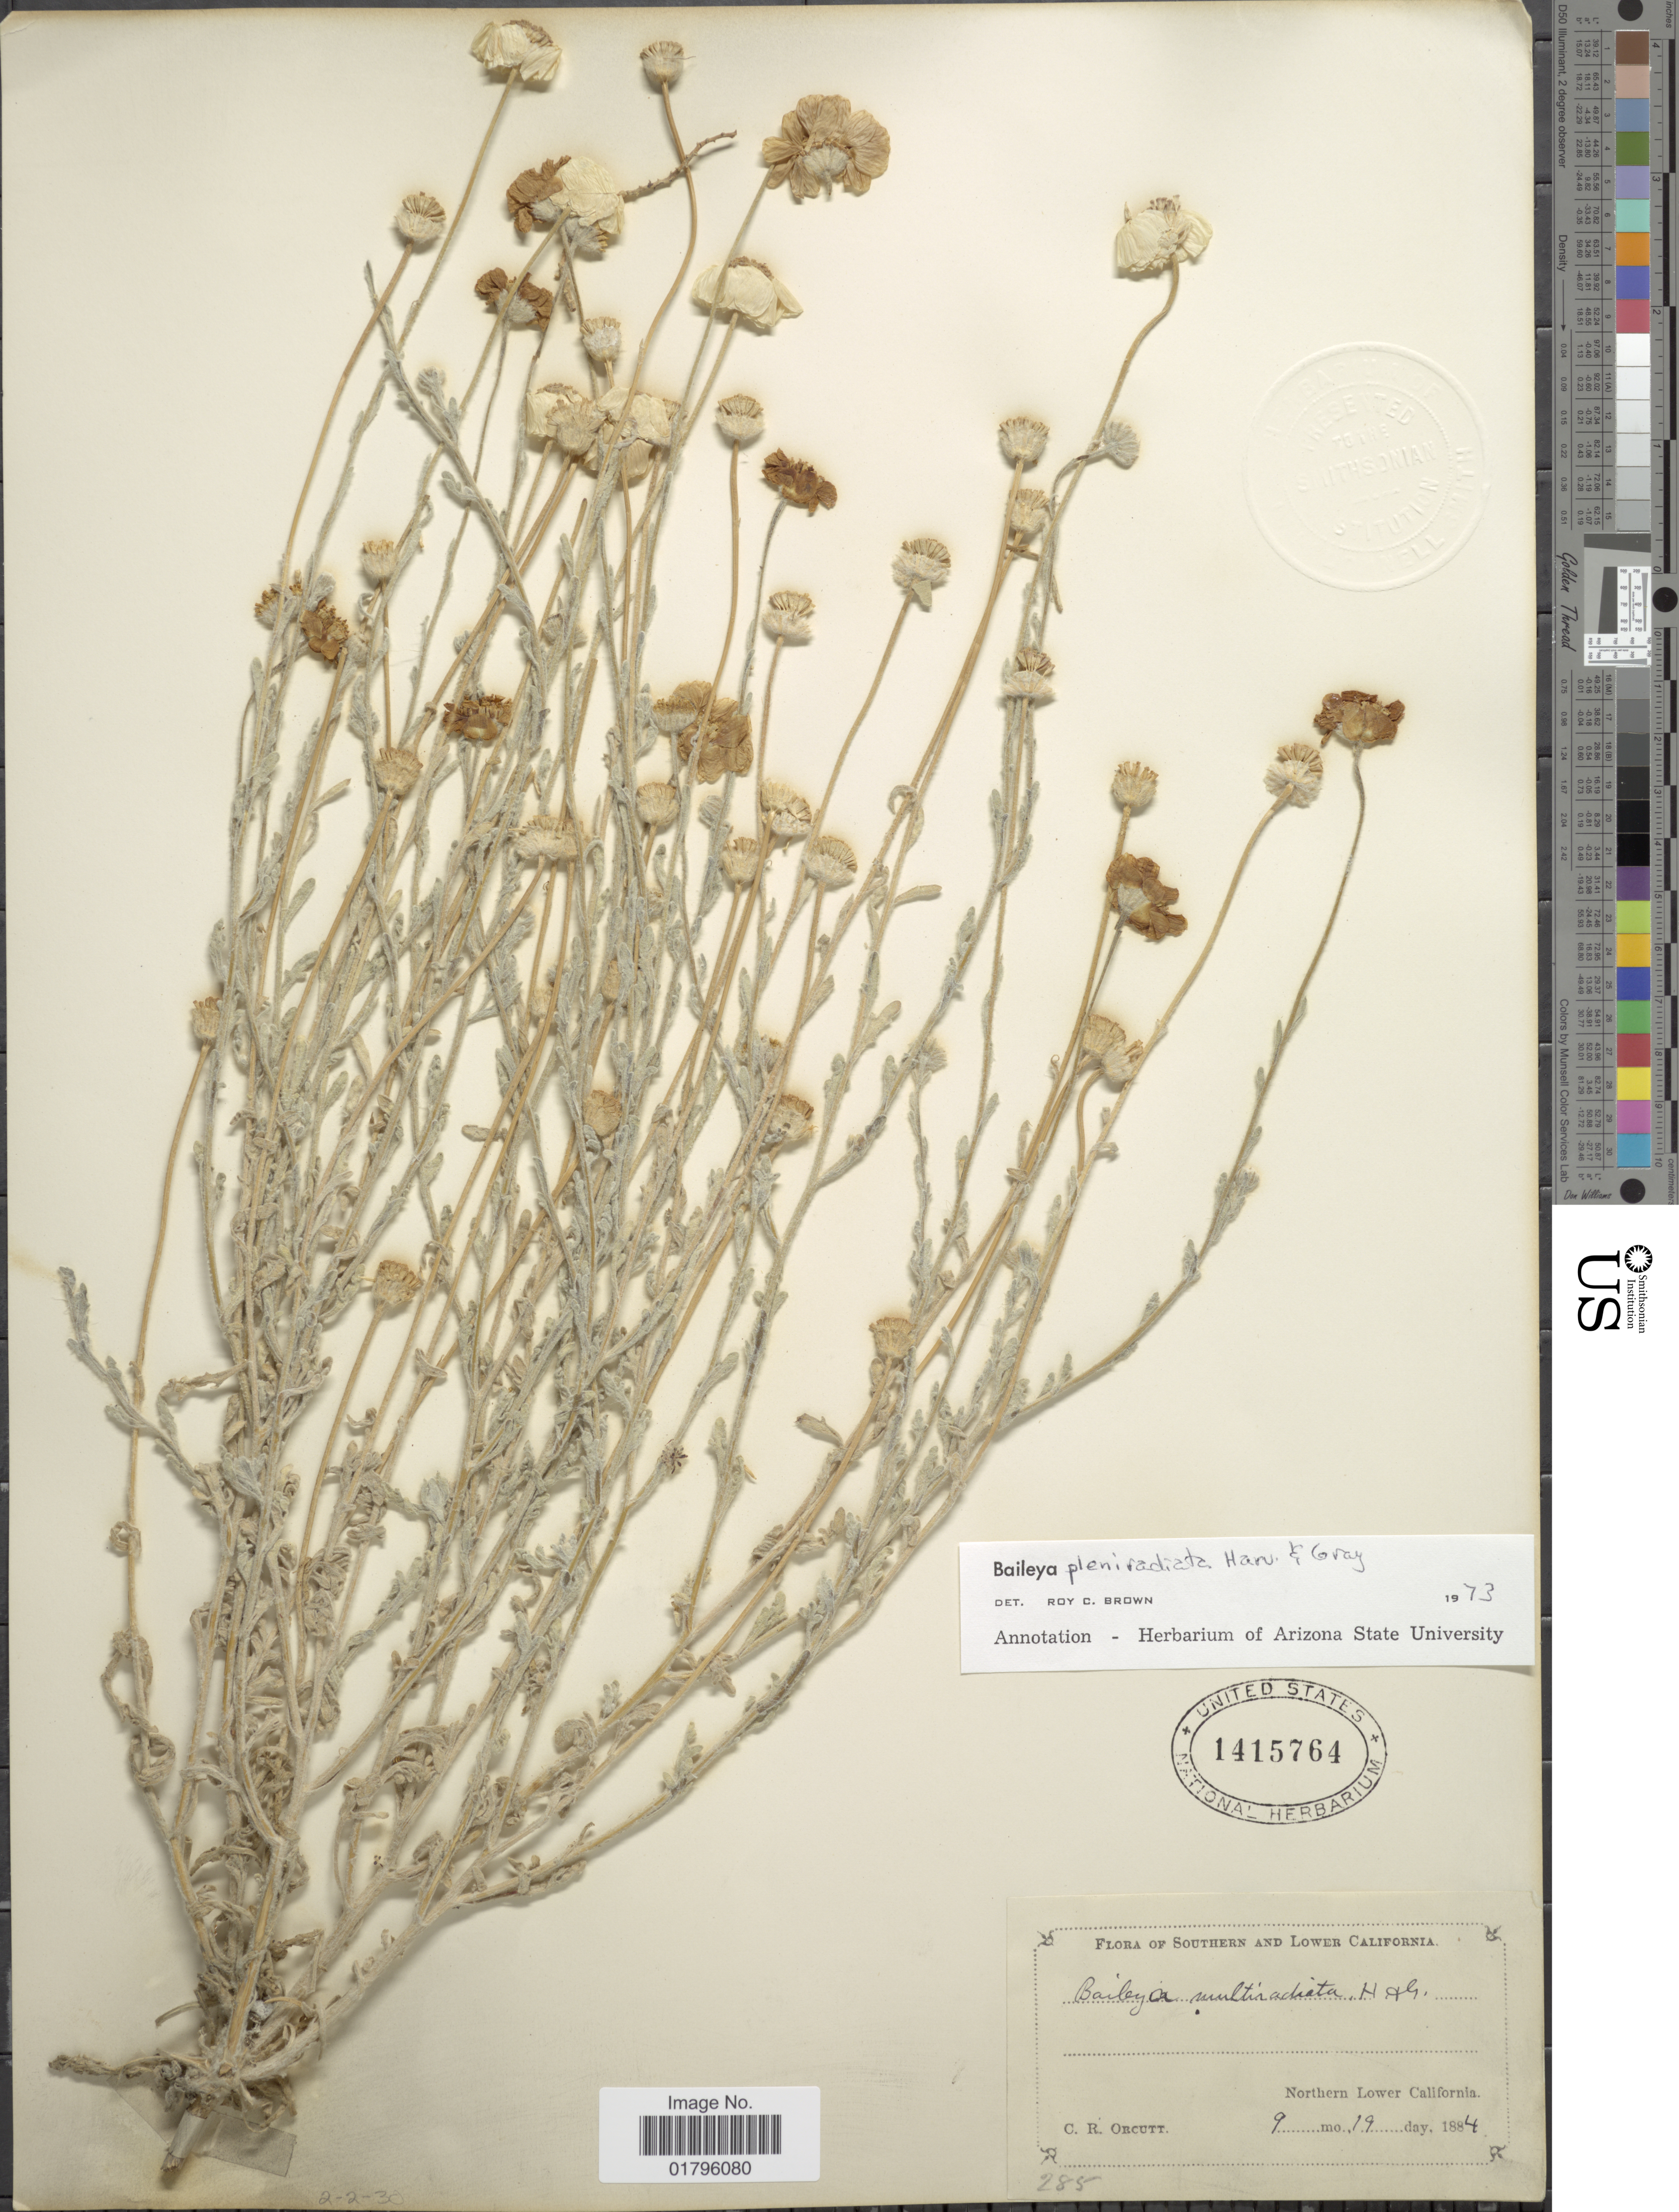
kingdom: Plantae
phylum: Tracheophyta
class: Magnoliopsida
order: Asterales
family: Asteraceae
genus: Baileya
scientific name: Baileya pleniradiata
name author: Harv. & A. Gray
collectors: C. R. Orcutt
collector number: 285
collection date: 1884-09-19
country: Mexico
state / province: Baja California Sur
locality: Northern Lower California. Southern and Lower California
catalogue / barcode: US 1415764